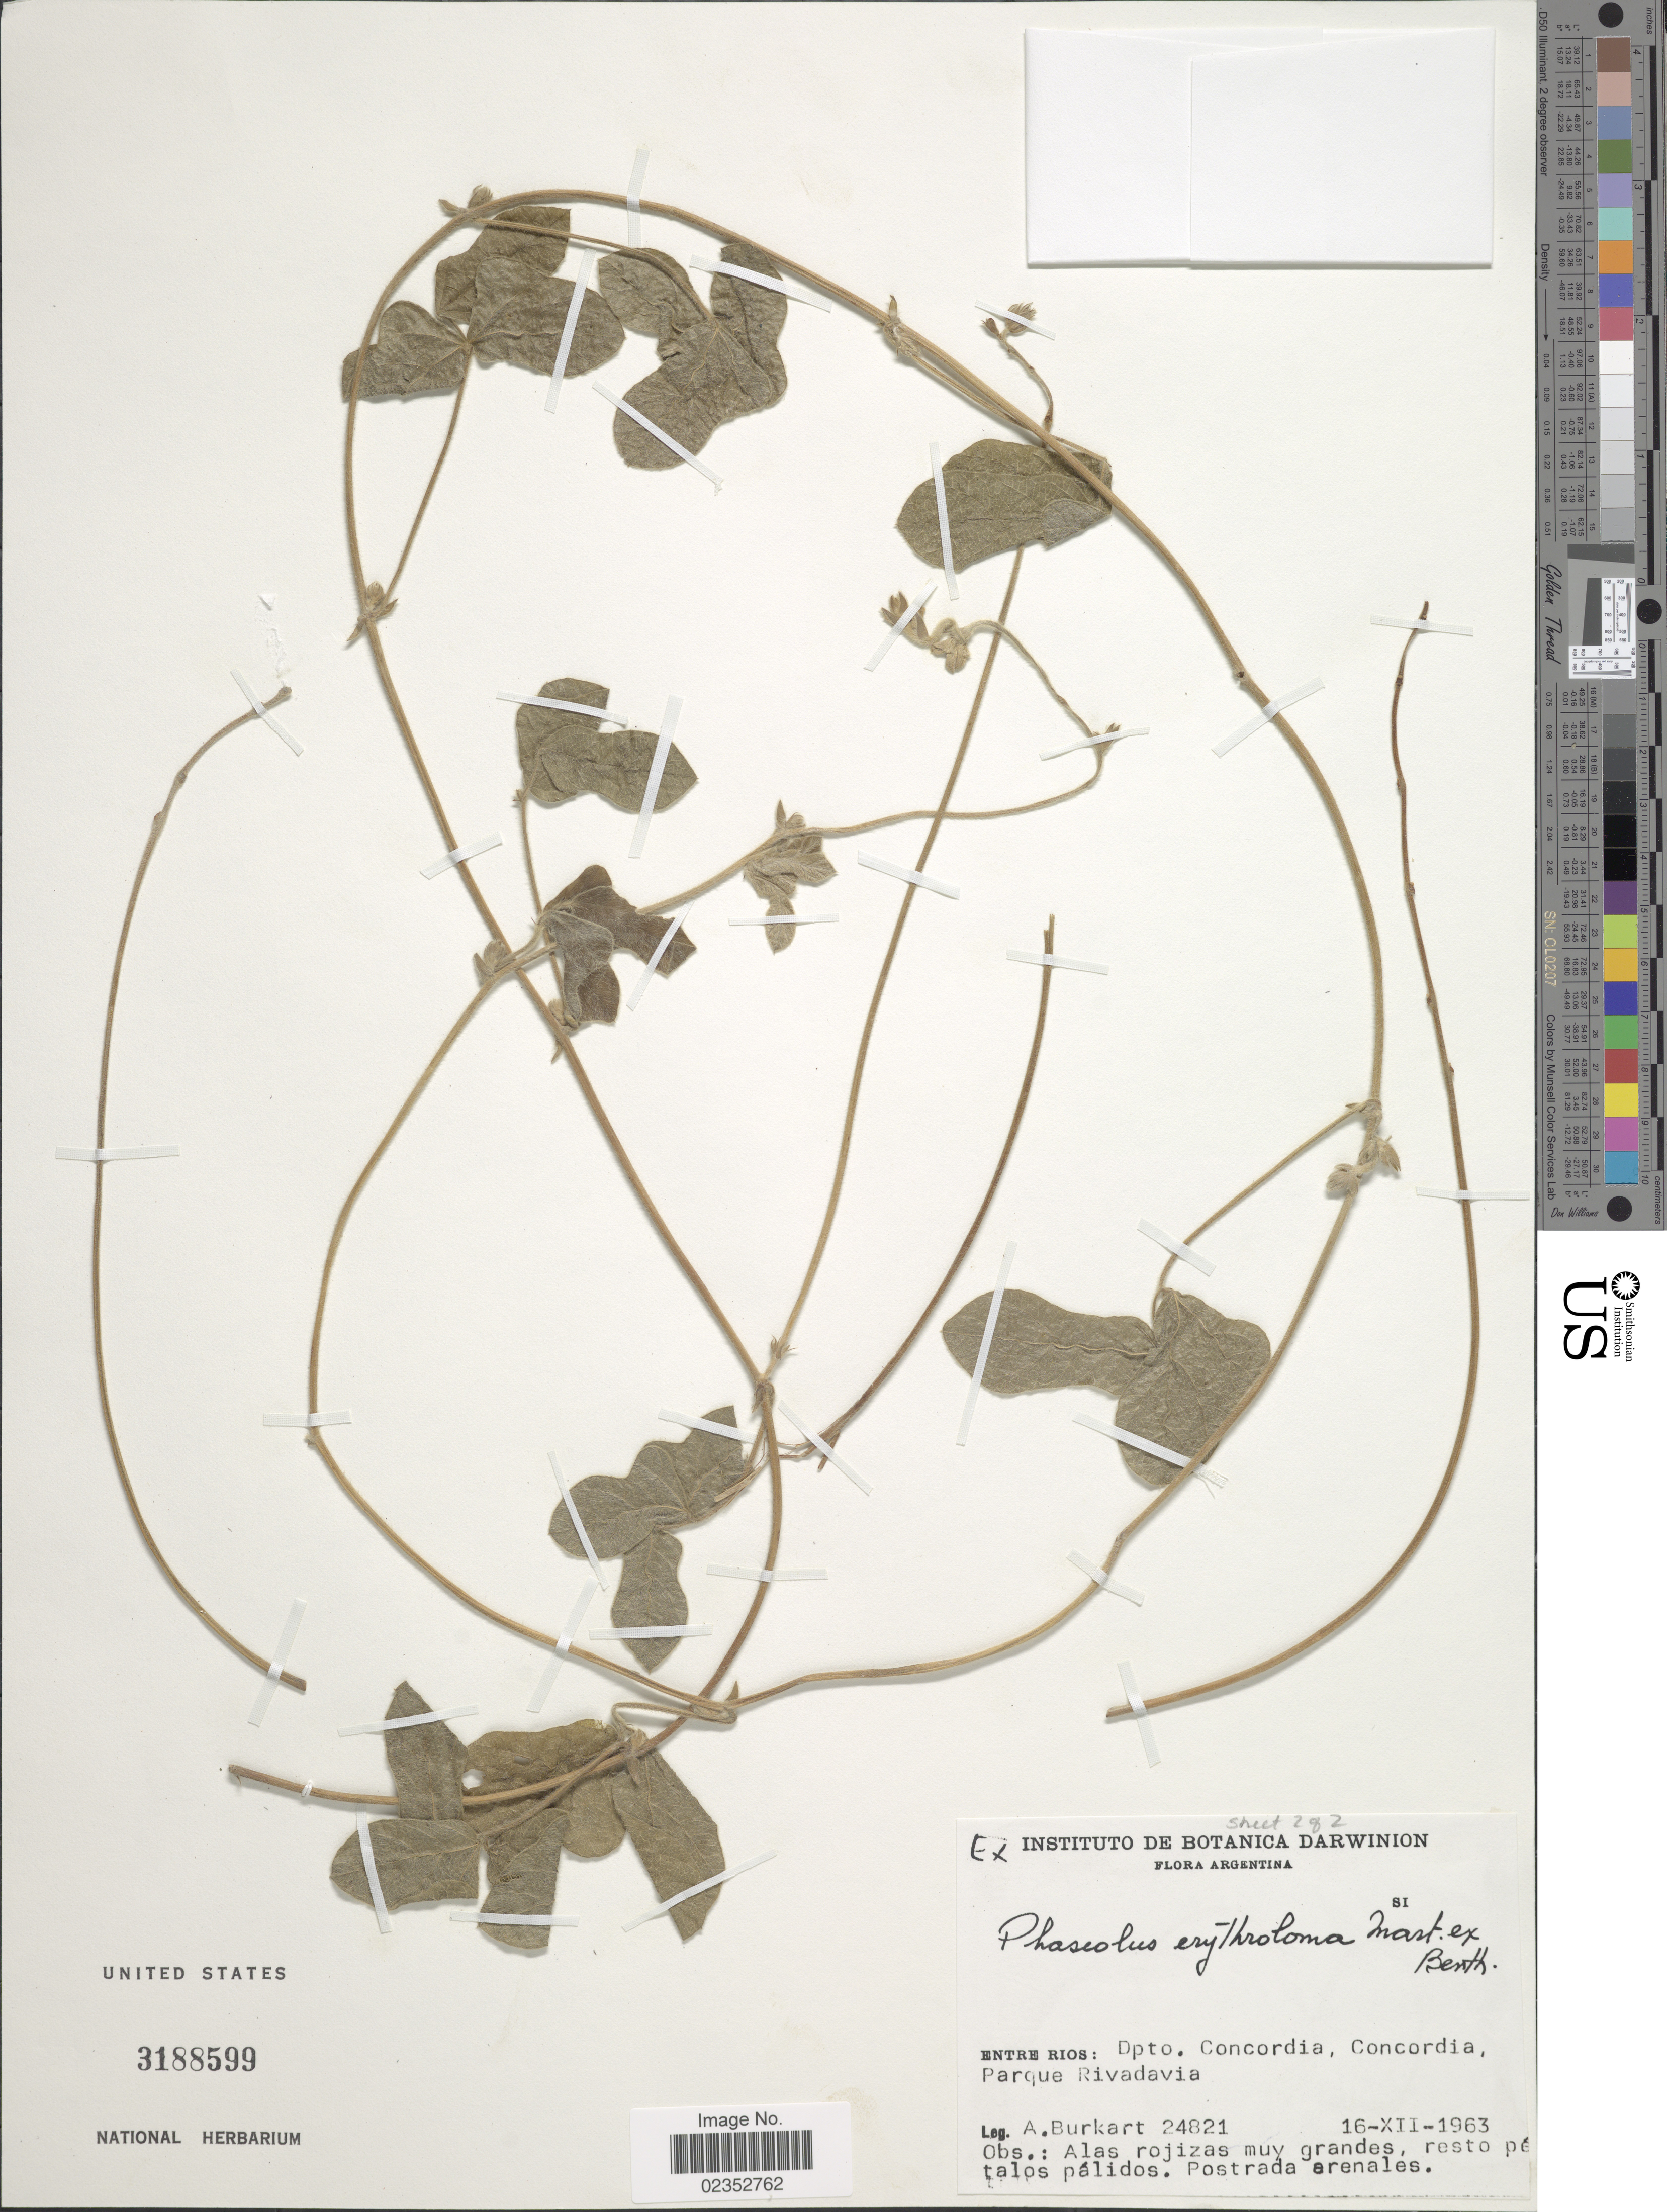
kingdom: Plantae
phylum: Tracheophyta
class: Magnoliopsida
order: Fabales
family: Fabaceae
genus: Macroptilium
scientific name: Macroptilium erythroloma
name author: (Mart. ex Benth.) Urb.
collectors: A. E. Burkart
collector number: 24821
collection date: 1963-12-16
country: Argentina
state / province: Entre Rios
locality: Dpto. Concordia, Concordia, Parque Rivadavia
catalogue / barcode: US 3188599